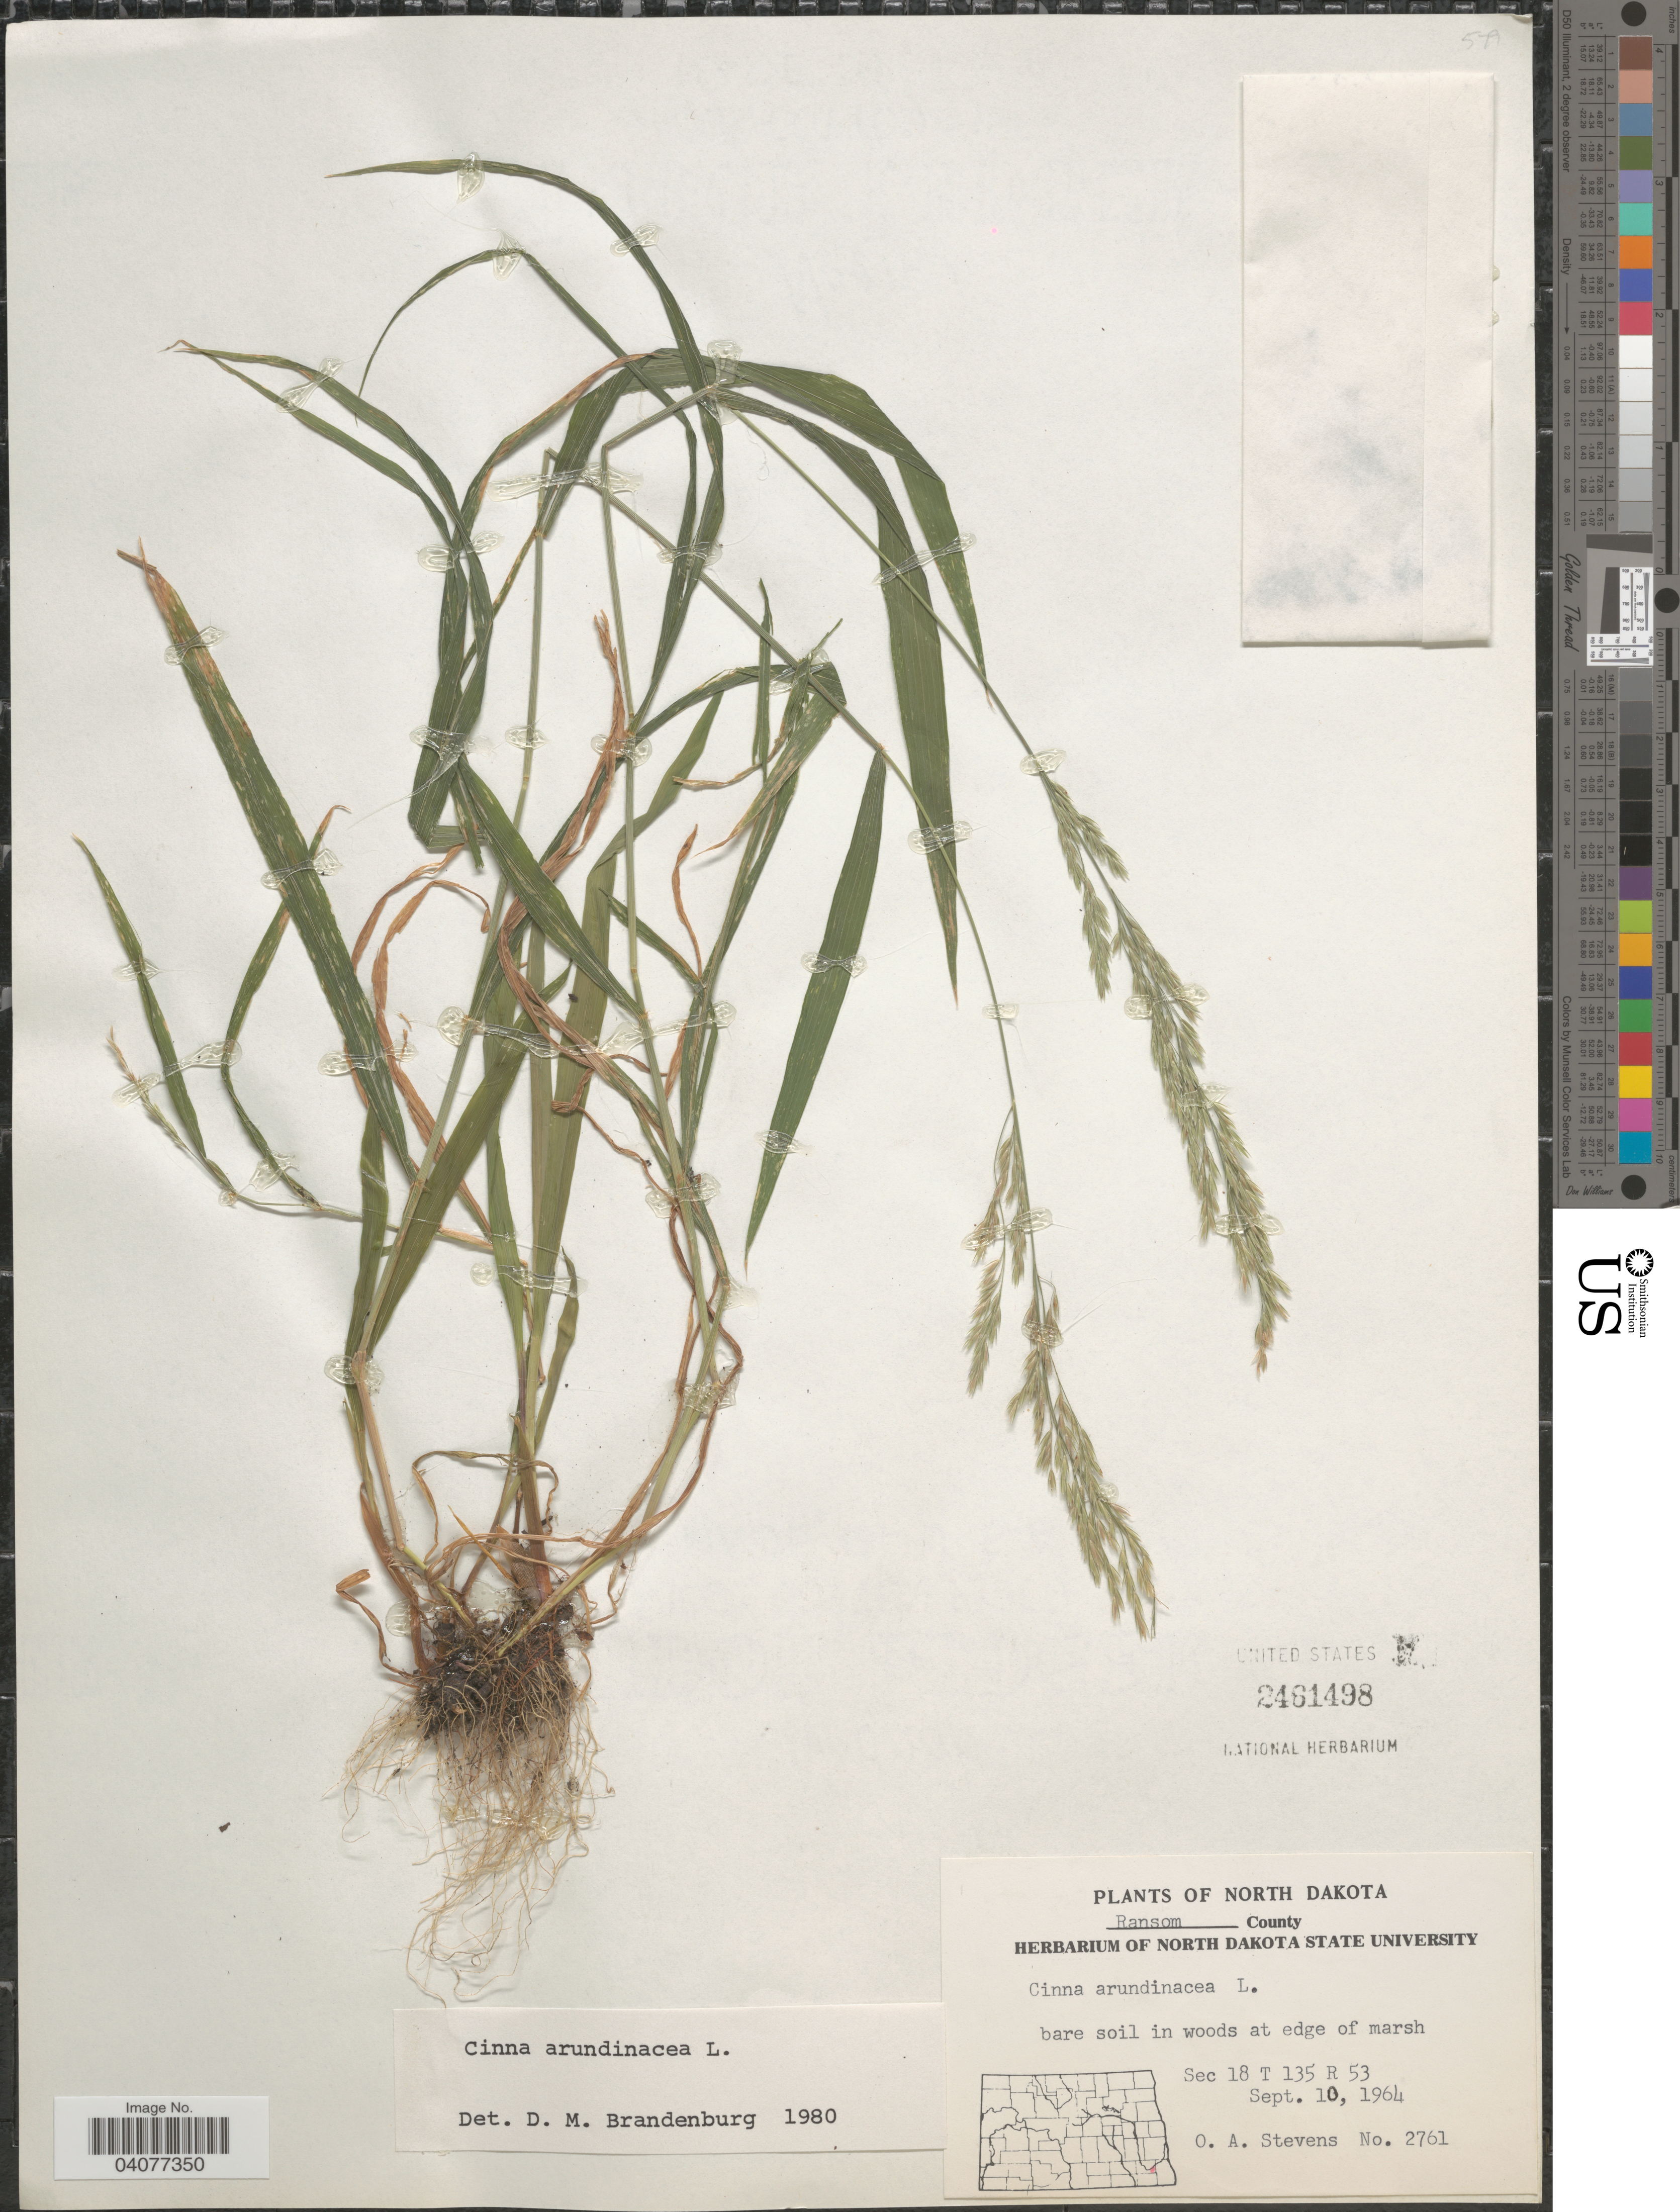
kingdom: Plantae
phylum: Tracheophyta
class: Liliopsida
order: Poales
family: Poaceae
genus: Cinna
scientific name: Cinna arundinacea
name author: L.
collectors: O. A. Stevens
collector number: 2761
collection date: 1964-09-10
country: United States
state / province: North Dakota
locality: Ransom County. Bare soil in woods at edge of marsh. Sec 18 T 135 R 53.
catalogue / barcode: US 2461498